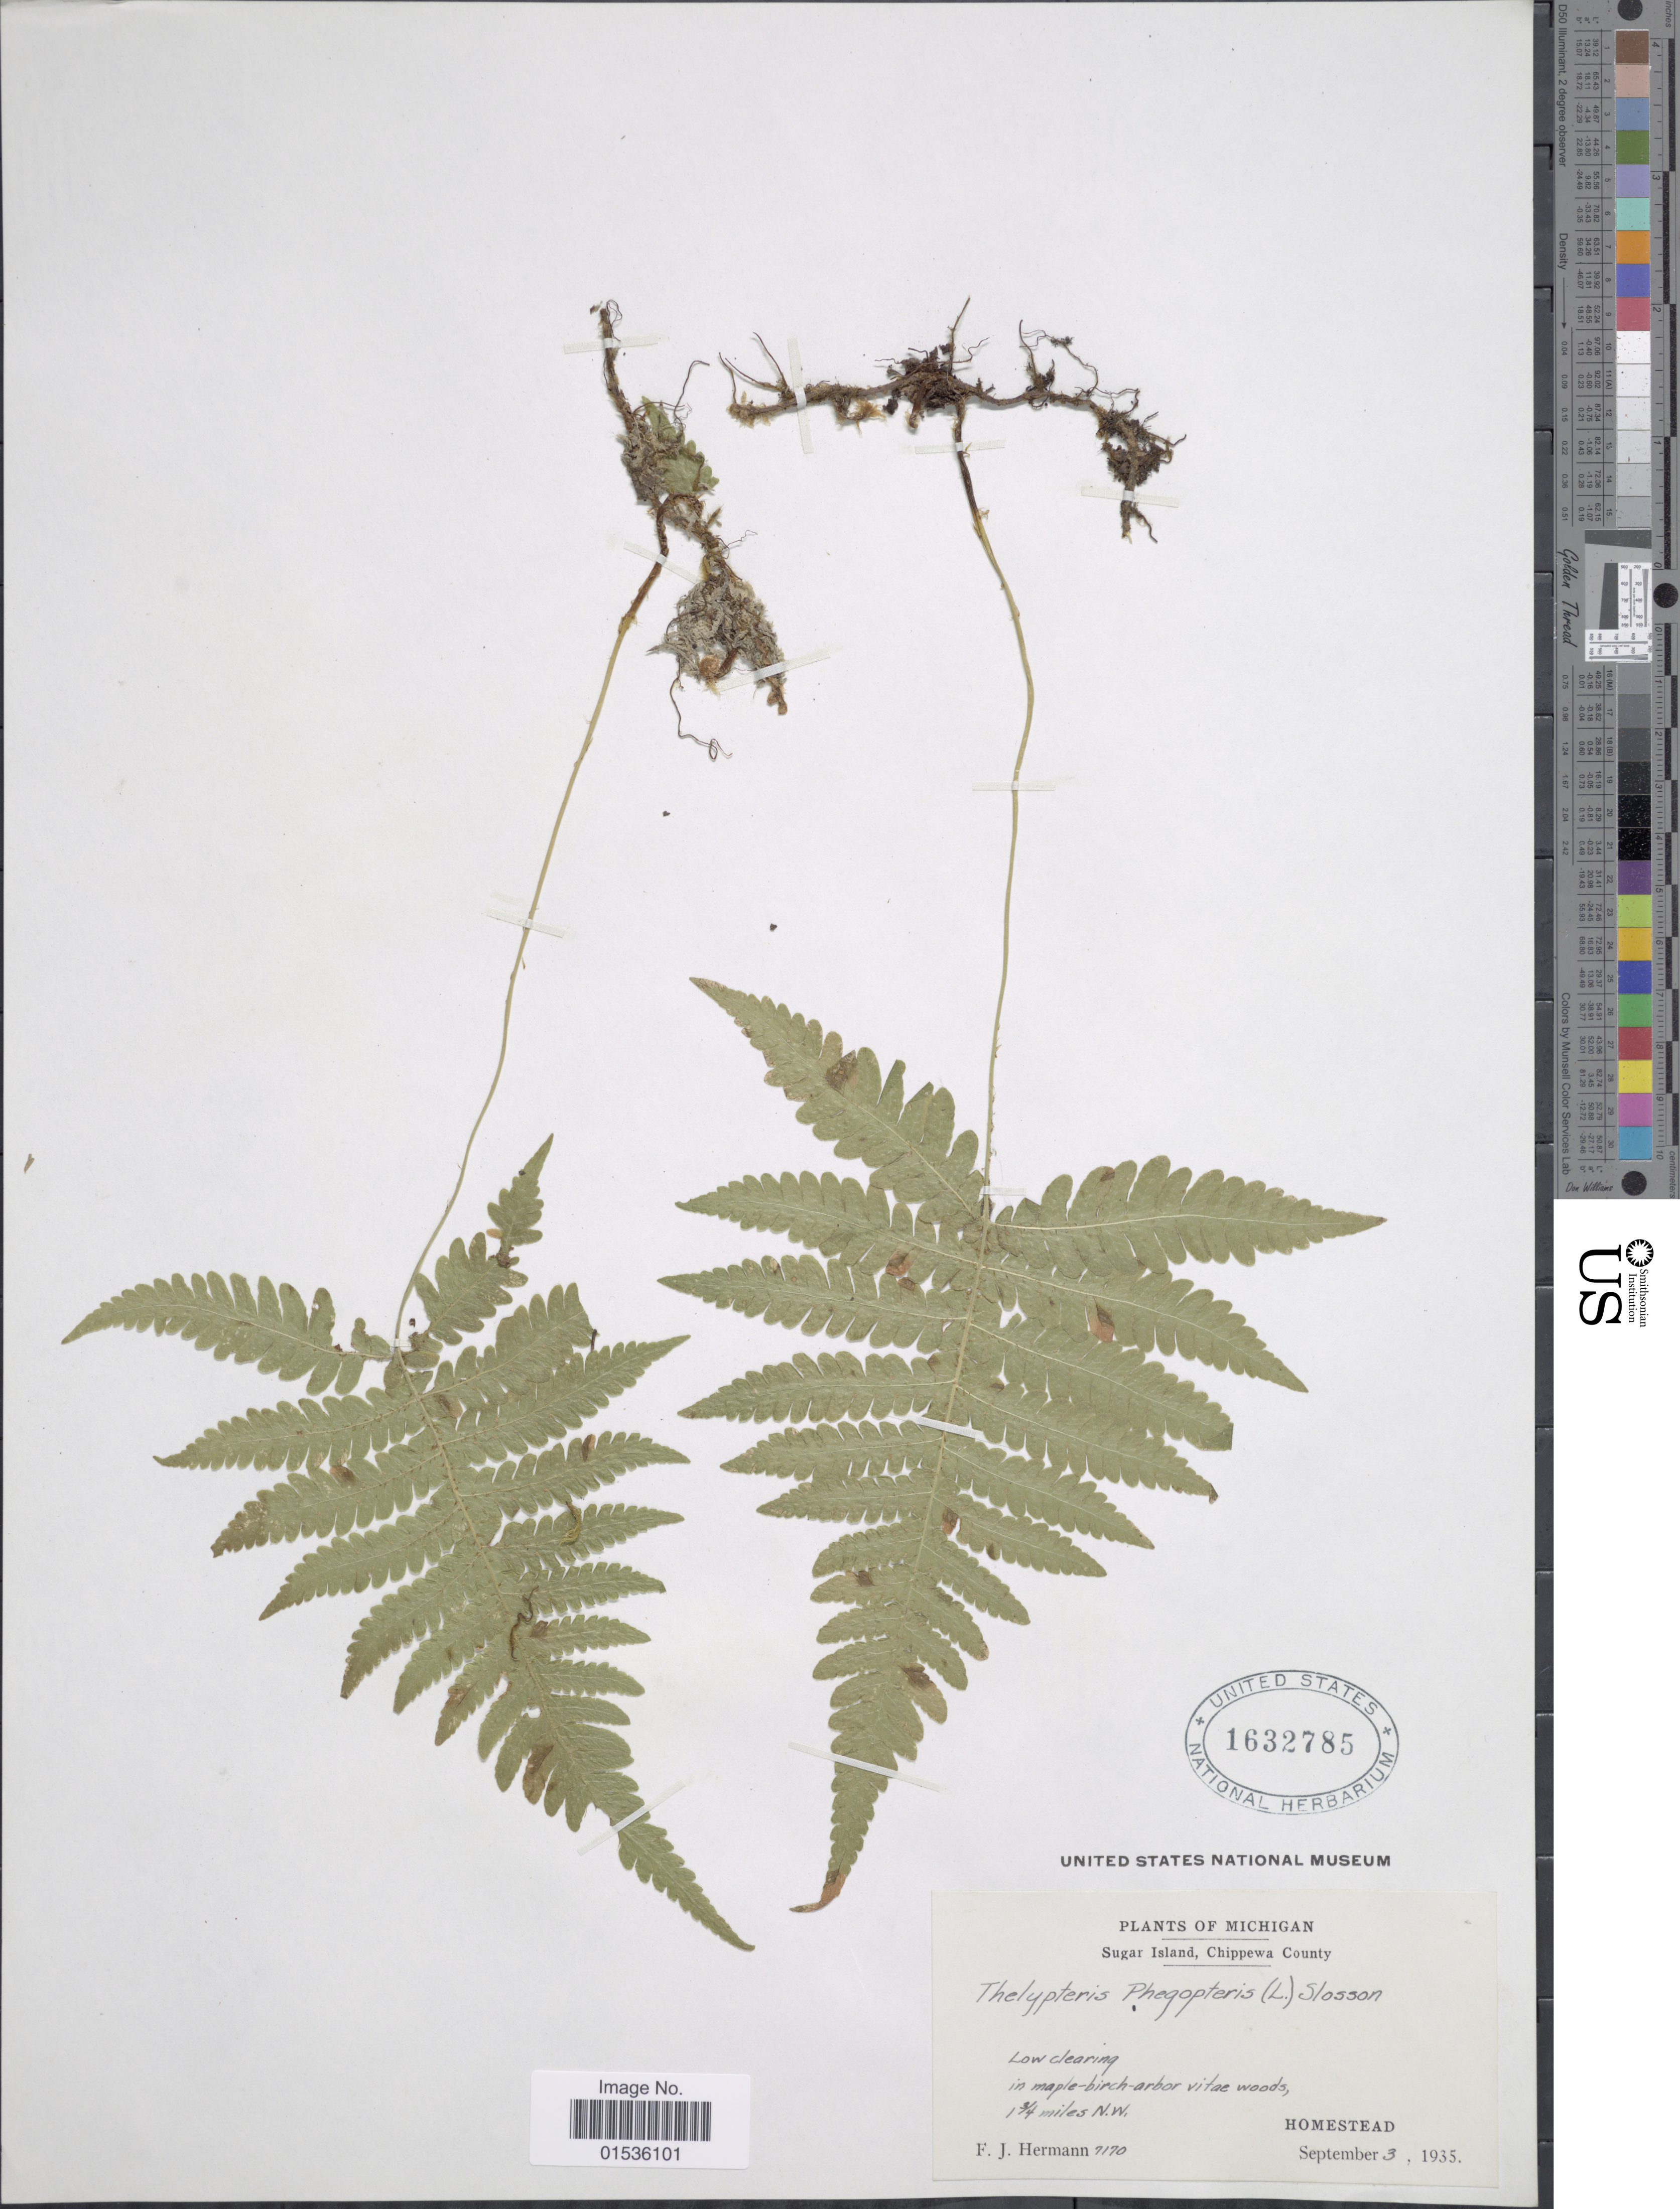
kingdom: Plantae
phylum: Tracheophyta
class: Polypodiopsida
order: Polypodiales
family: Thelypteridaceae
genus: Phegopteris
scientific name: Phegopteris connectilis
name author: (Michx.) Watt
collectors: F. J. Hermann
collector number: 7170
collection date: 1935-09-03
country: United States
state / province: Michigan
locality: Michigan, Sugar Island, Chippewa County. 1 3/4 miles N.W. Homestead.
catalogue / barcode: US 1632785